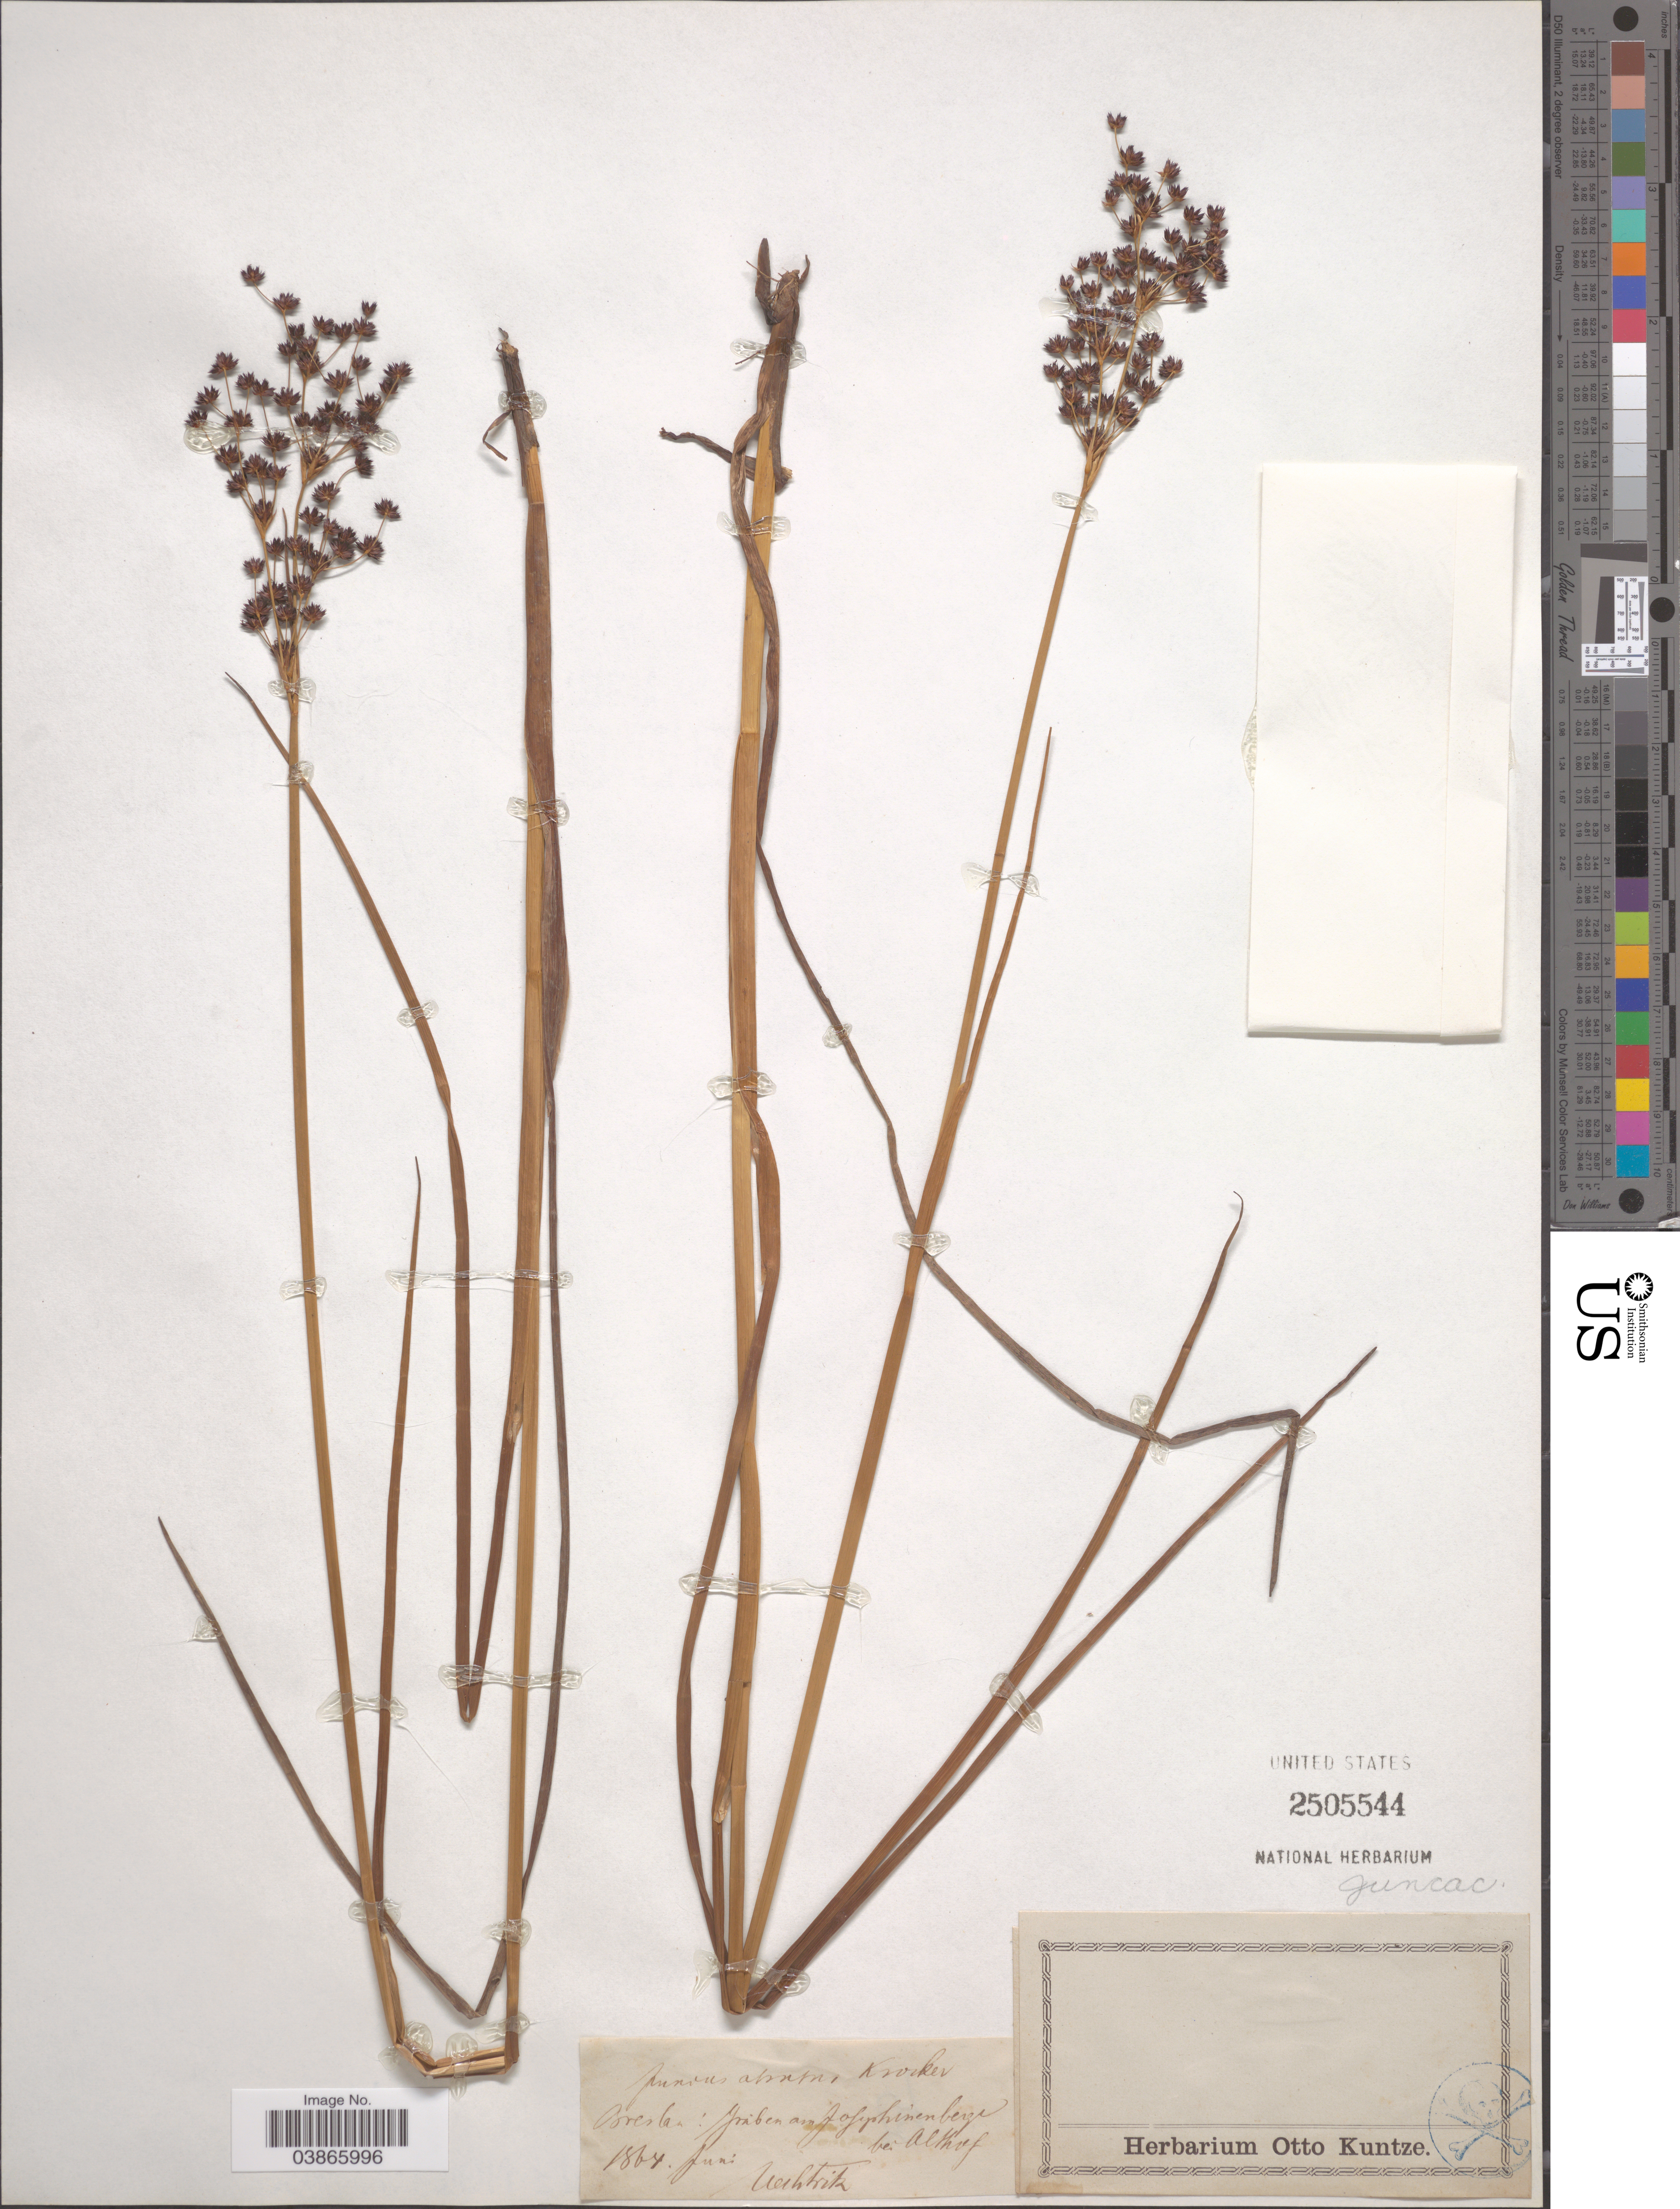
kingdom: Plantae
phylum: Tracheophyta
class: Liliopsida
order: Poales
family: Juncaceae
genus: Juncus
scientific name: Juncus sp.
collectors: Uechtritz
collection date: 1864-06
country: Poland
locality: Breslau: Graben am Josiphinenberge bei Althof.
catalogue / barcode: US 2505544